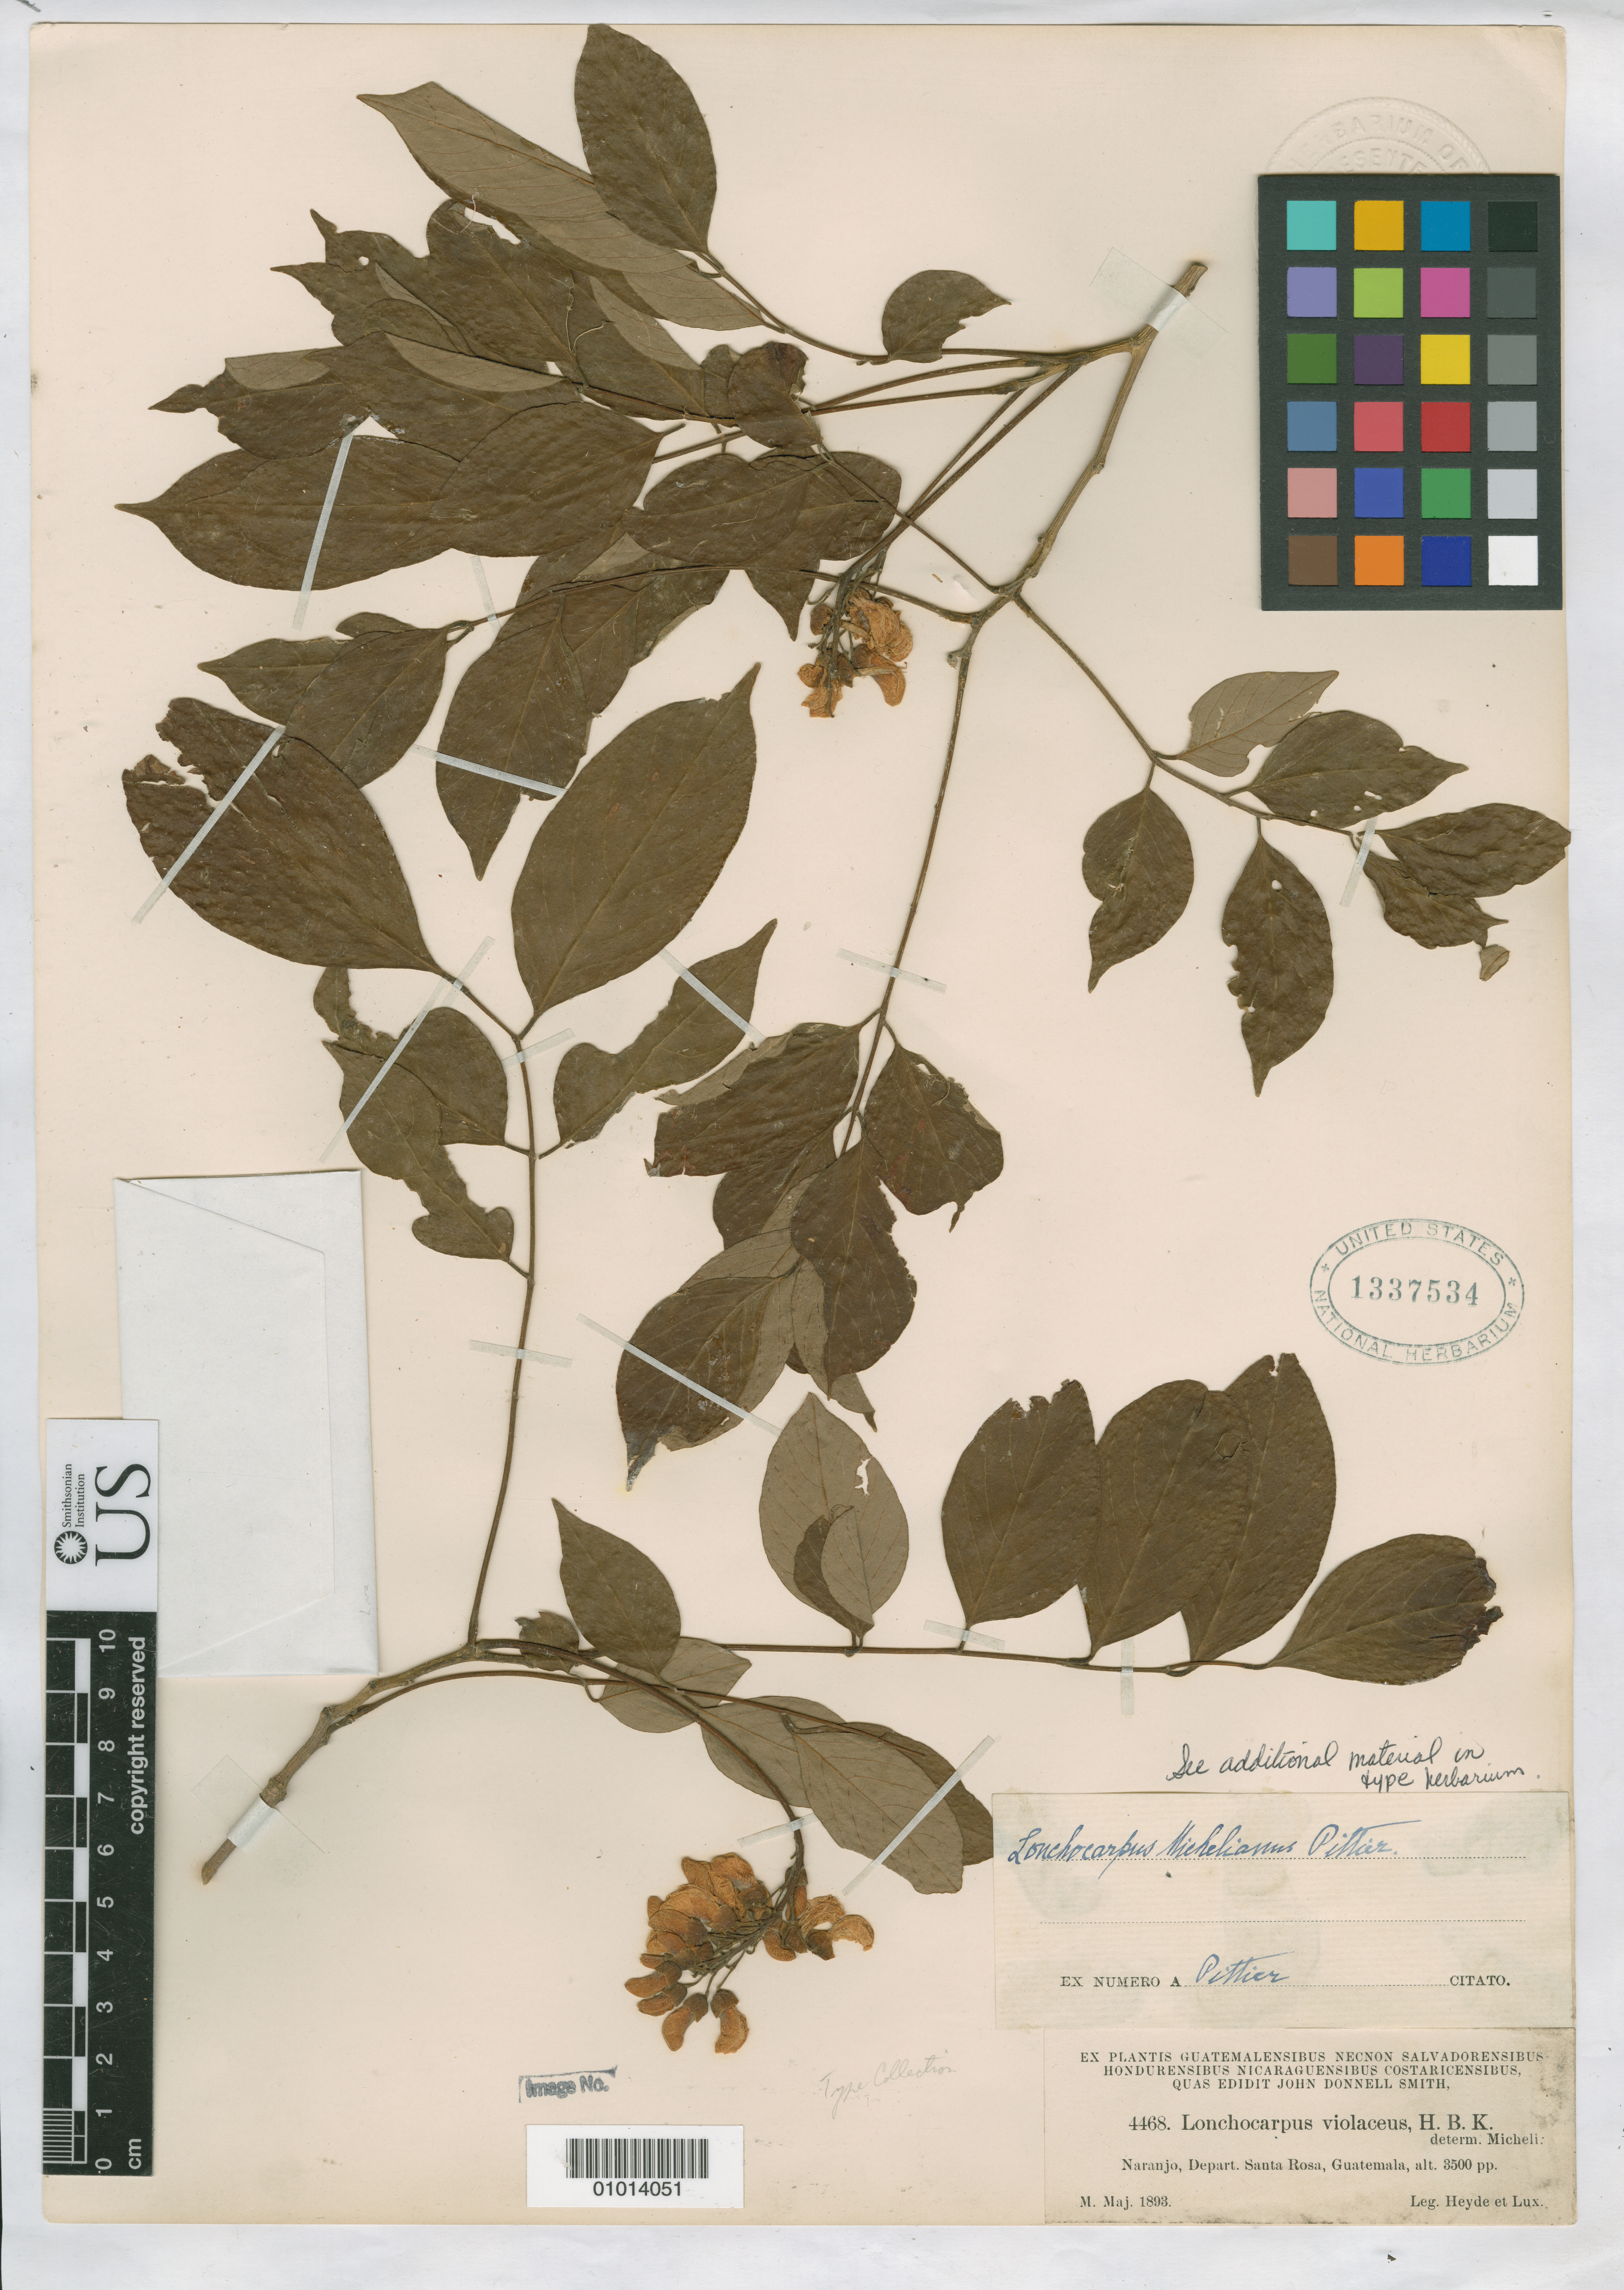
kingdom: Plantae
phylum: Tracheophyta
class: Magnoliopsida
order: Fabales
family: Fabaceae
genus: Lonchocarpus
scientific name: Lonchocarpus michelianus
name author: Pittier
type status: Isotype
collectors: E. T. Heyde & E. Lux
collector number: J.D.S. 4468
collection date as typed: May 1893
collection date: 1893-05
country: Guatemala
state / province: Santa Rosa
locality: Naranjo.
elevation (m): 3500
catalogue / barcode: US 1337534